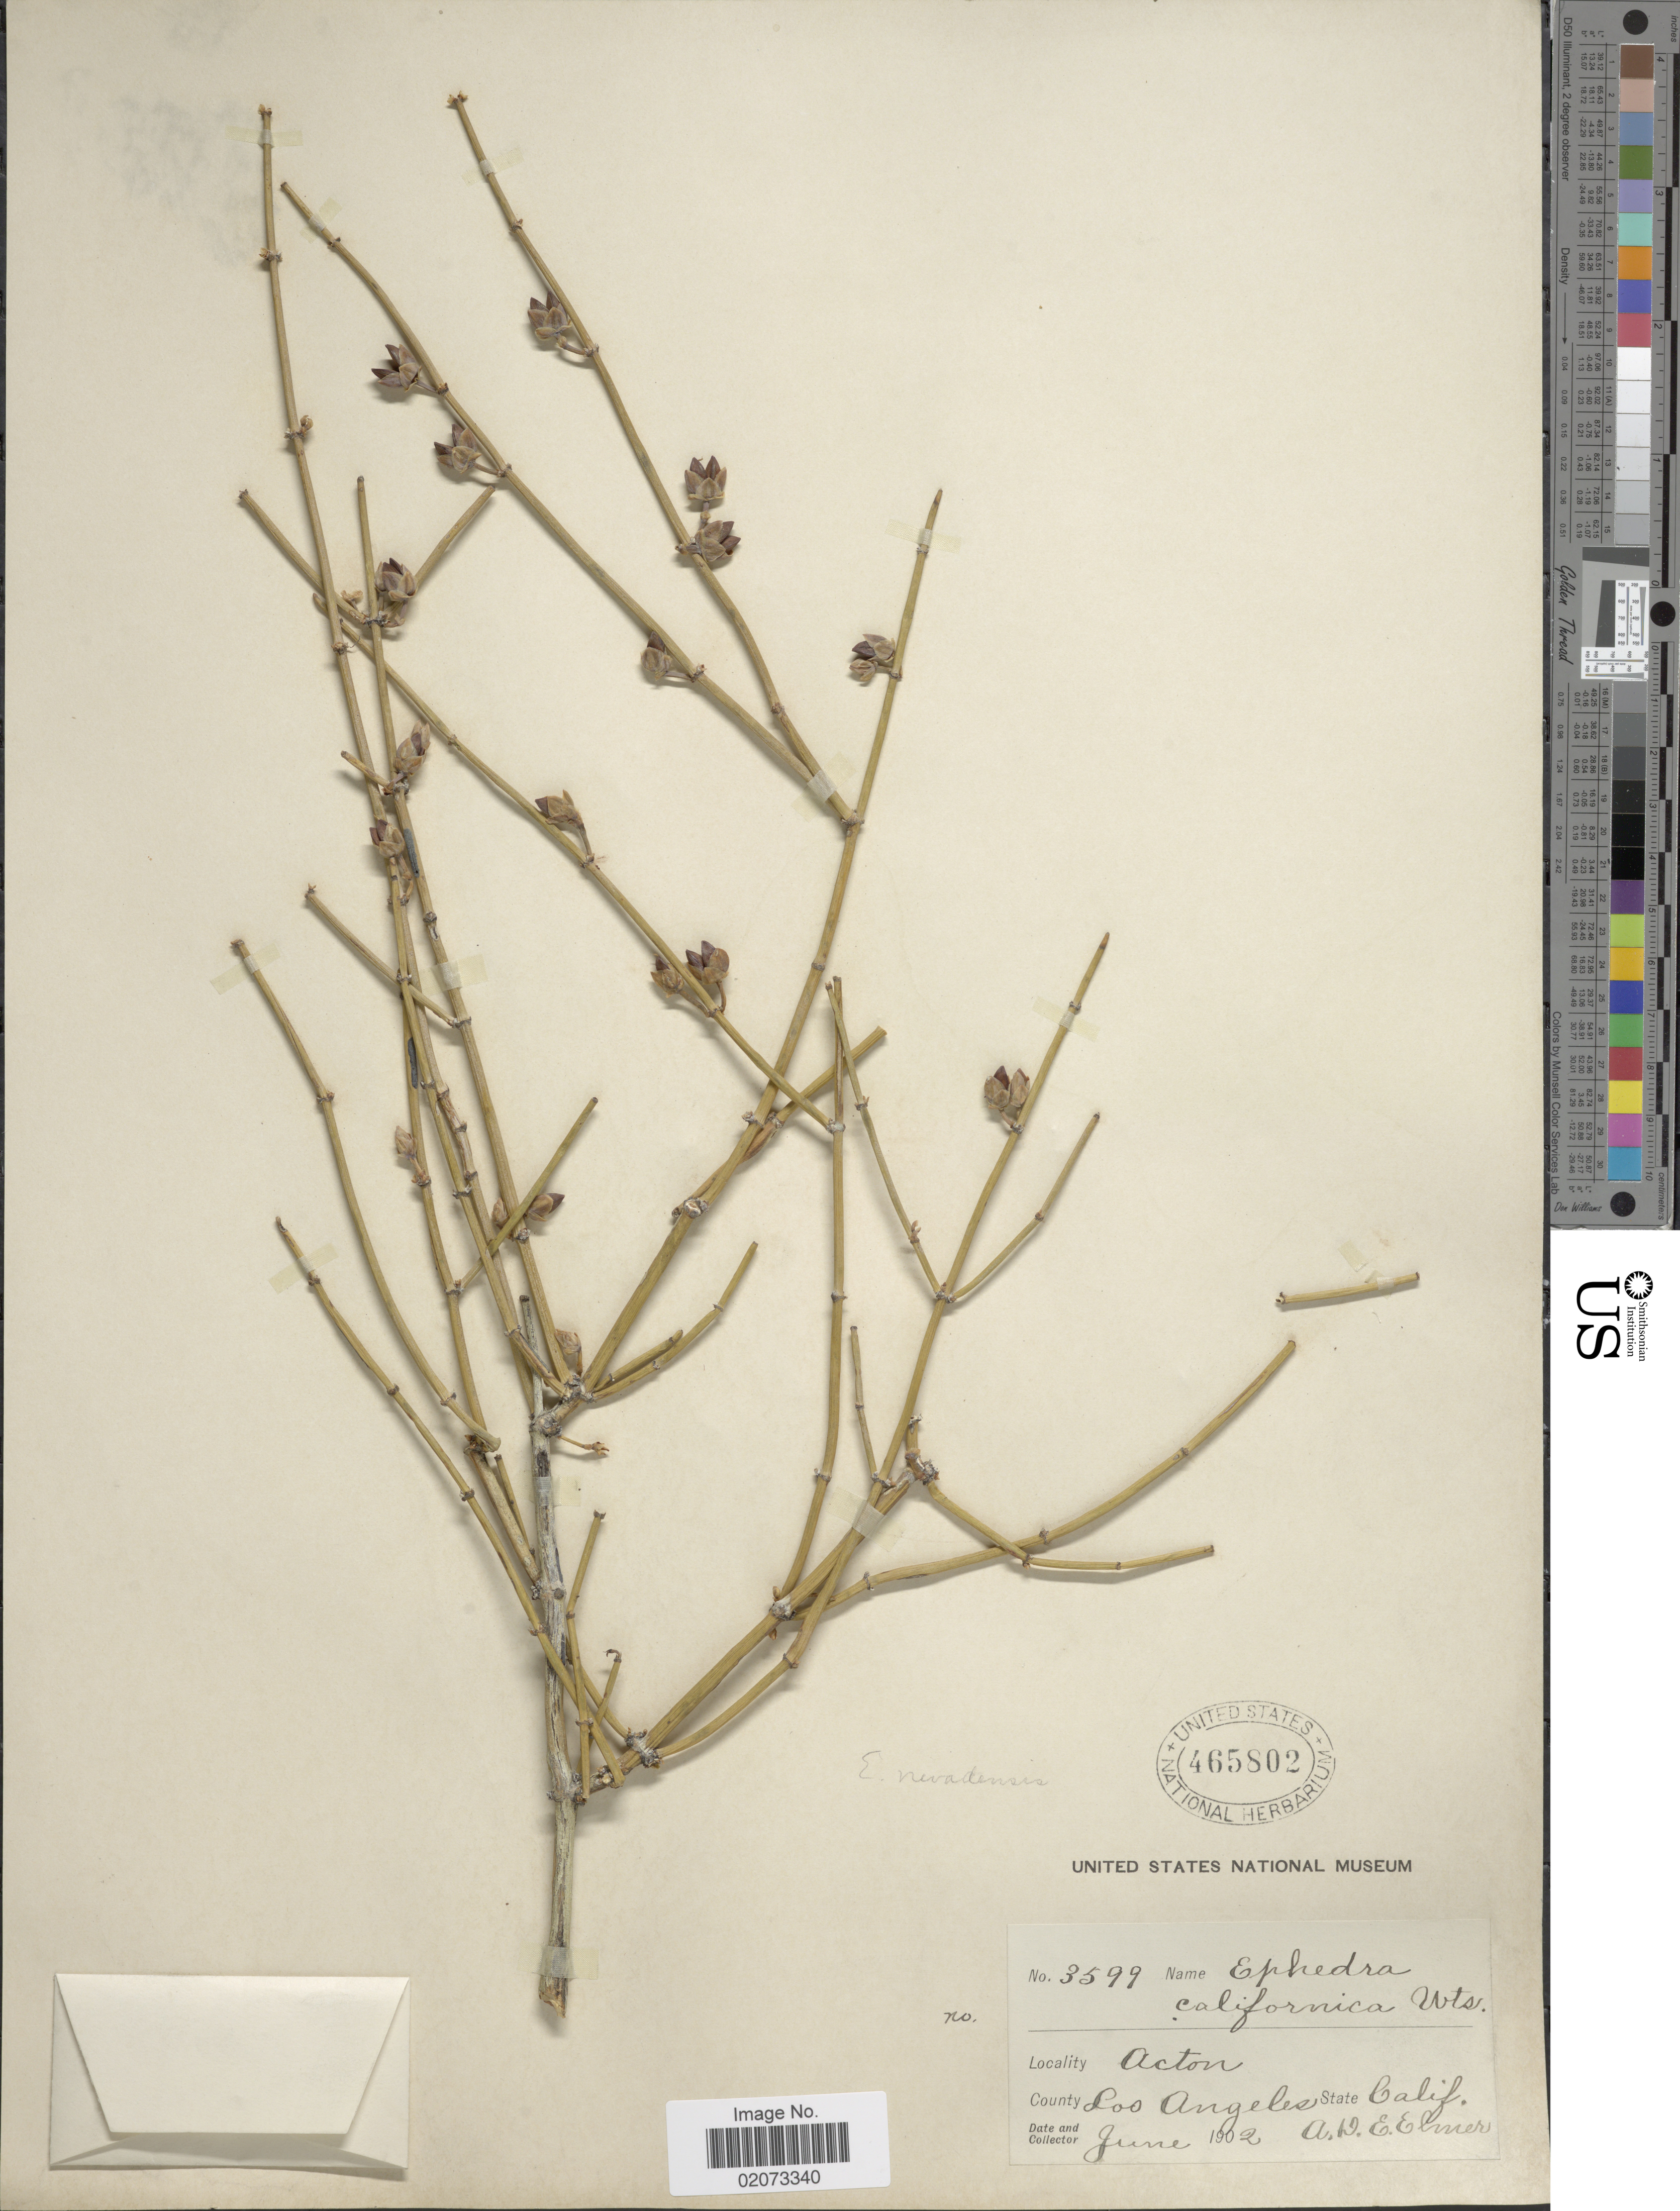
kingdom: Plantae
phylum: Tracheophyta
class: Gnetopsida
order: Ephedrales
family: Ephedraceae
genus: Ephedra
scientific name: Ephedra nevadensis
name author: S. Watson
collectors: A. D. E. Elmer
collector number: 3599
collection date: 1902-06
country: United States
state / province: California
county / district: Los Angeles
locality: Acton, Los Angeles, State Calif.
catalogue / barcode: US 465802